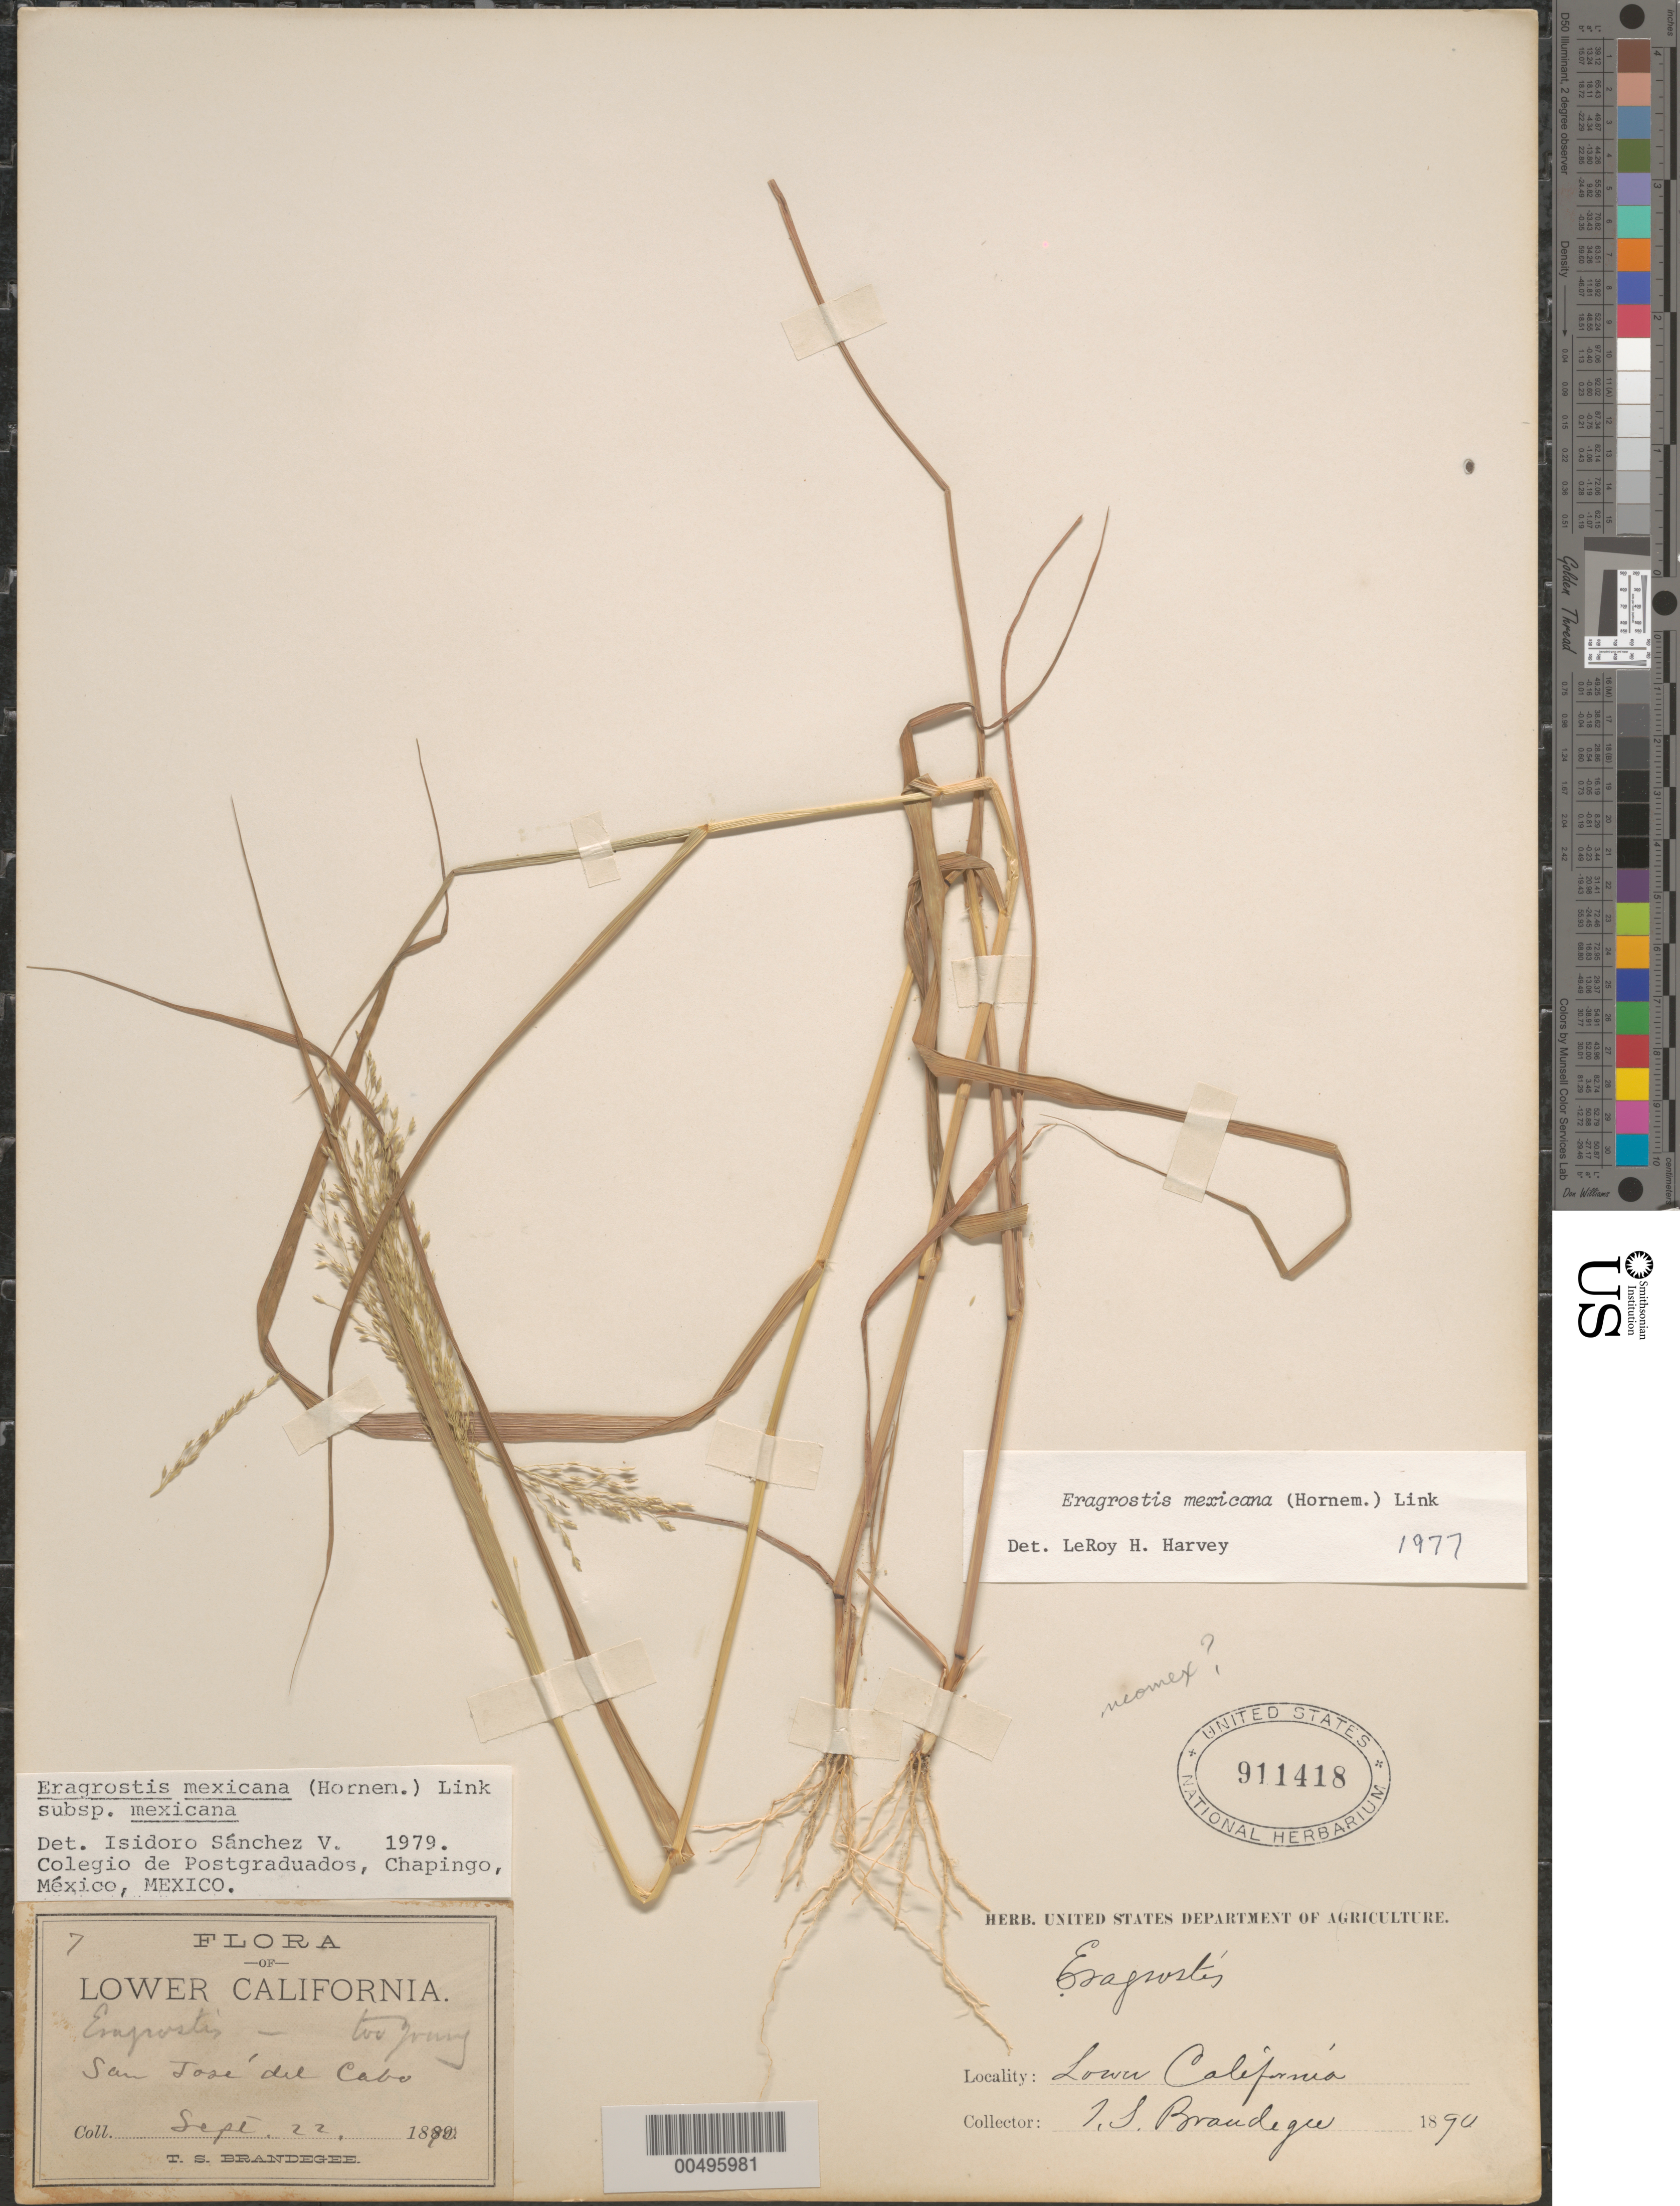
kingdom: Plantae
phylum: Tracheophyta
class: Liliopsida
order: Poales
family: Poaceae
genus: Eragrostis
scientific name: Eragrostis mexicana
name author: (Hornem.) Link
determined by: Sánchez Vega, I. M.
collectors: T. S. Brandegee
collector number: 7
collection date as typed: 22 Sep 1890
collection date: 1890-09-22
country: Mexico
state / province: Baja California Sur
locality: San José del Cabo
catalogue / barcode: US 911418